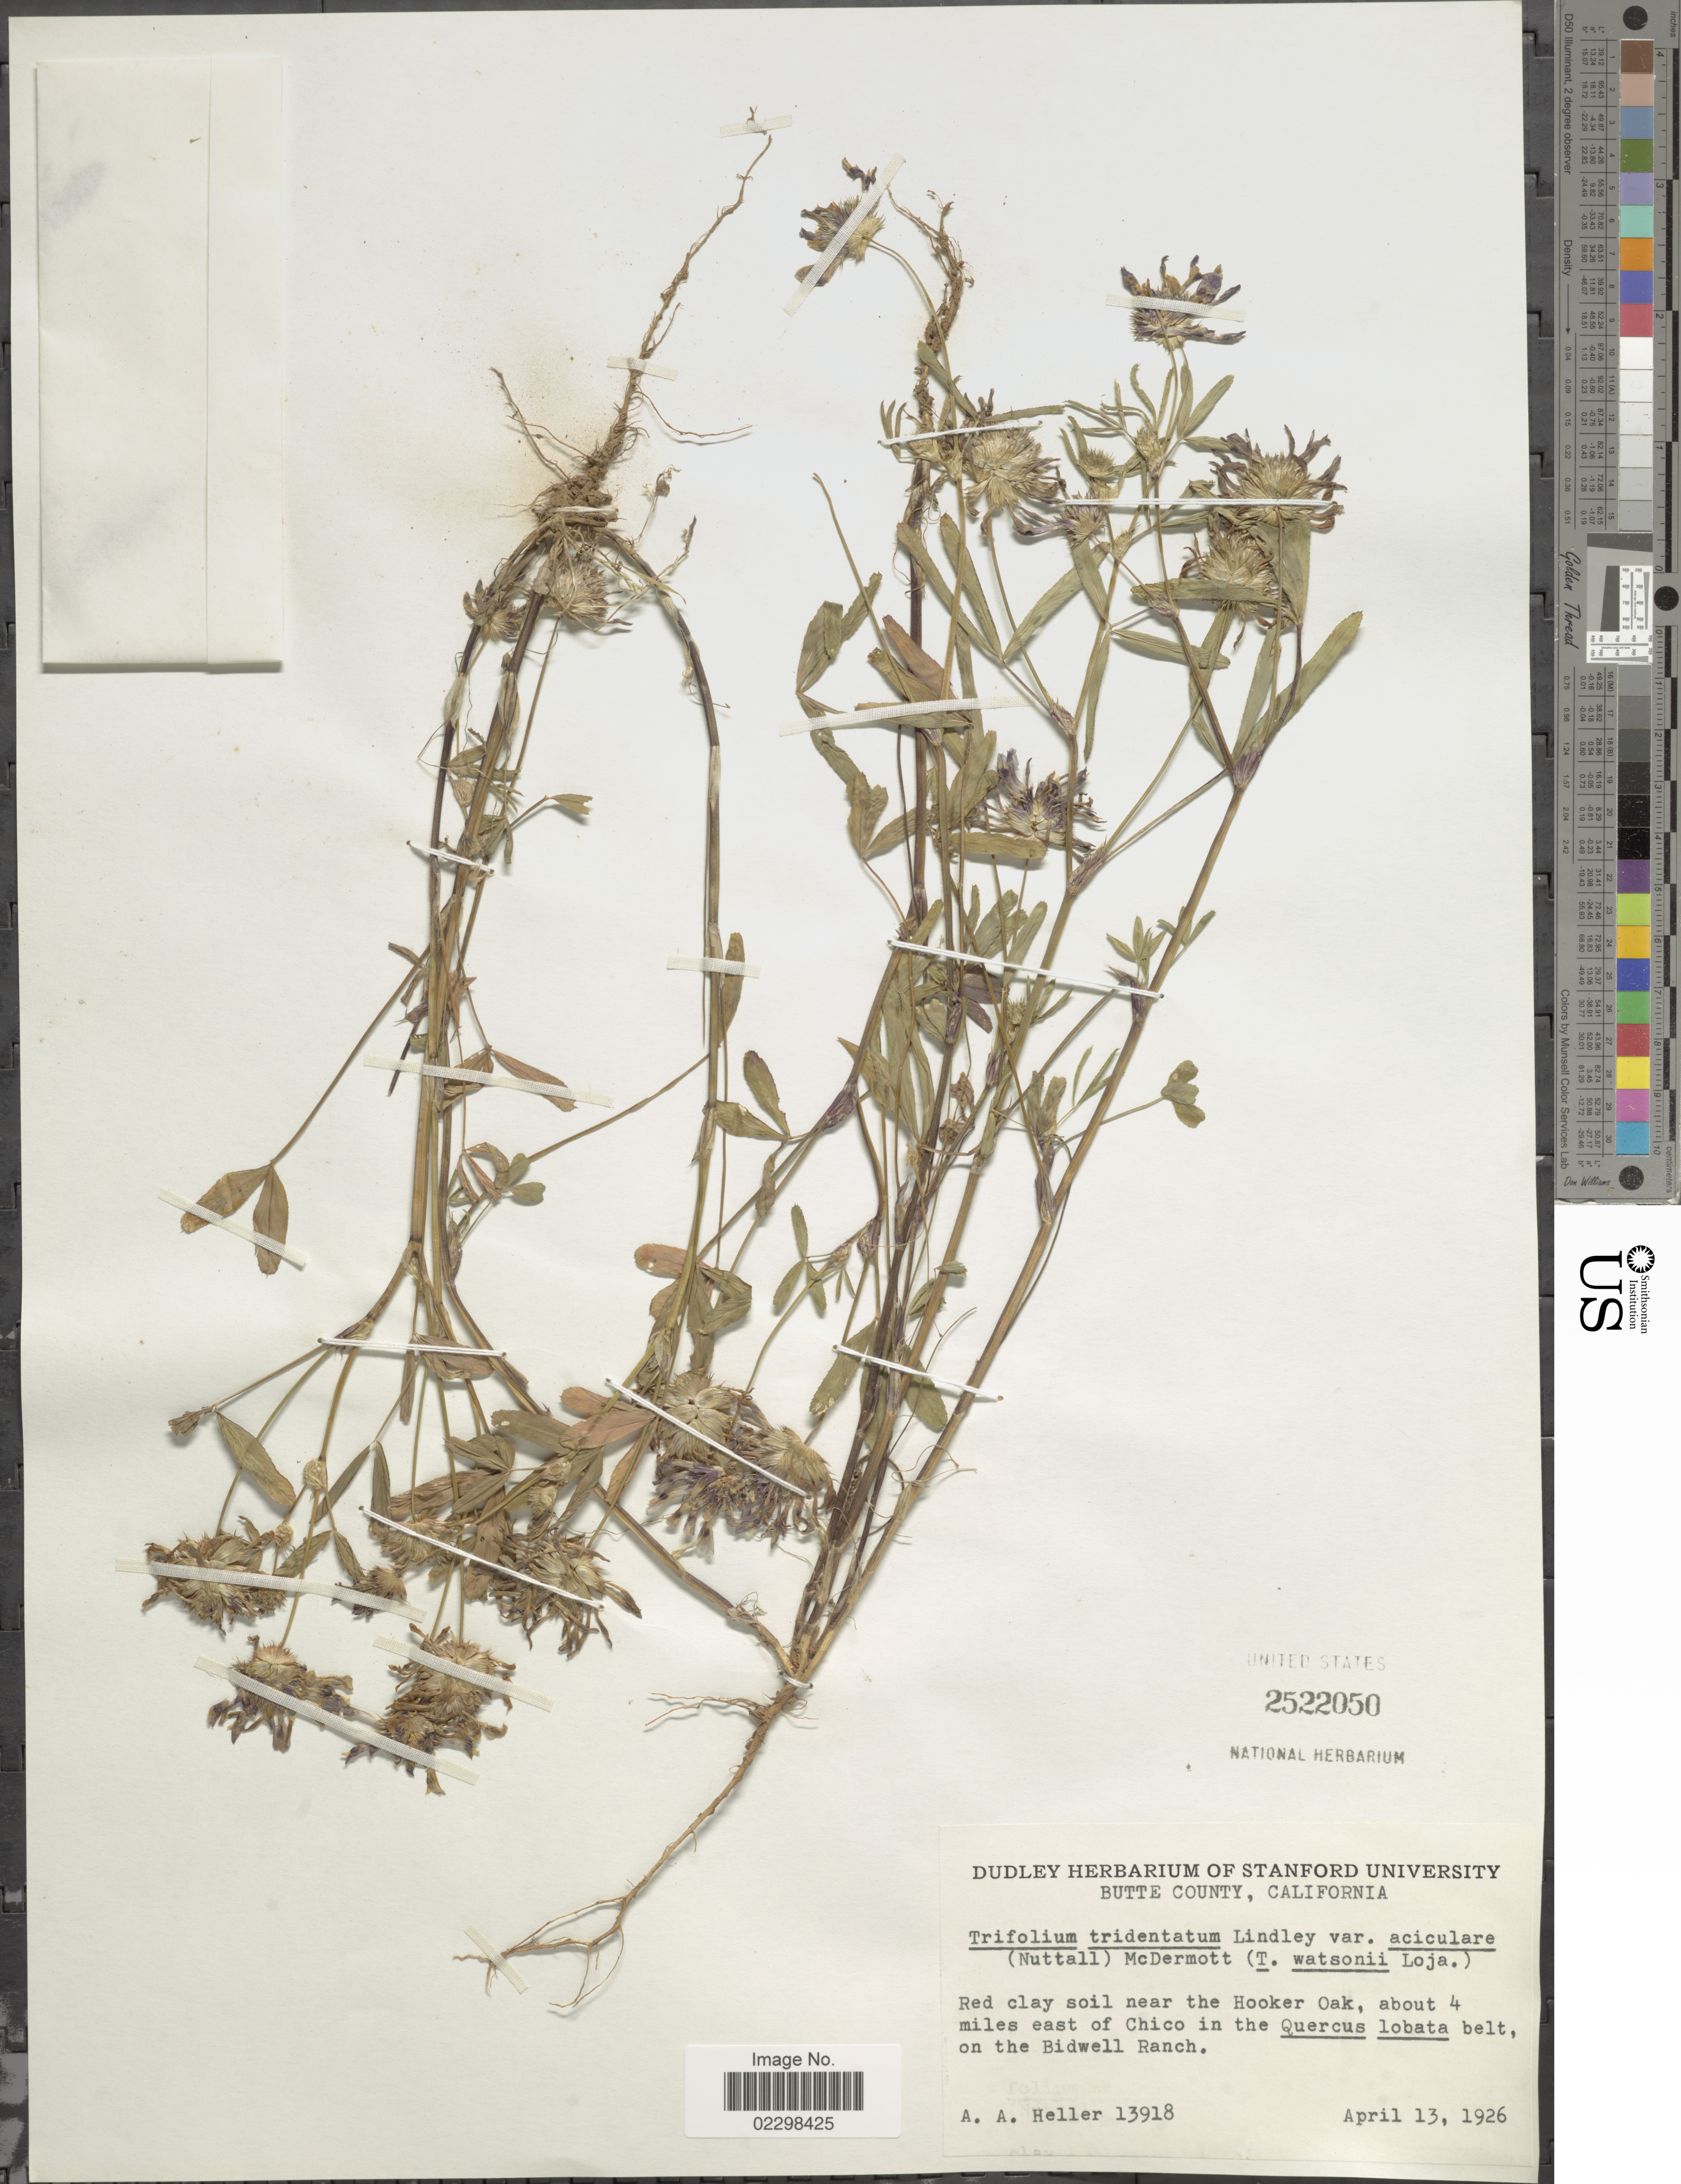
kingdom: Plantae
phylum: Tracheophyta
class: Magnoliopsida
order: Fabales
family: Fabaceae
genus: Trifolium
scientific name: Trifolium tridentatum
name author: Lindl.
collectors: A. A. Heller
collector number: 13918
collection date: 1926-04-13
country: United States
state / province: California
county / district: Butte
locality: Butte County, California, Red Clay soil near the Hooker Oak, about 4 miles east of Chico in the Quercus lobata belt, on the Bidwell Ranch.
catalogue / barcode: US 2522050